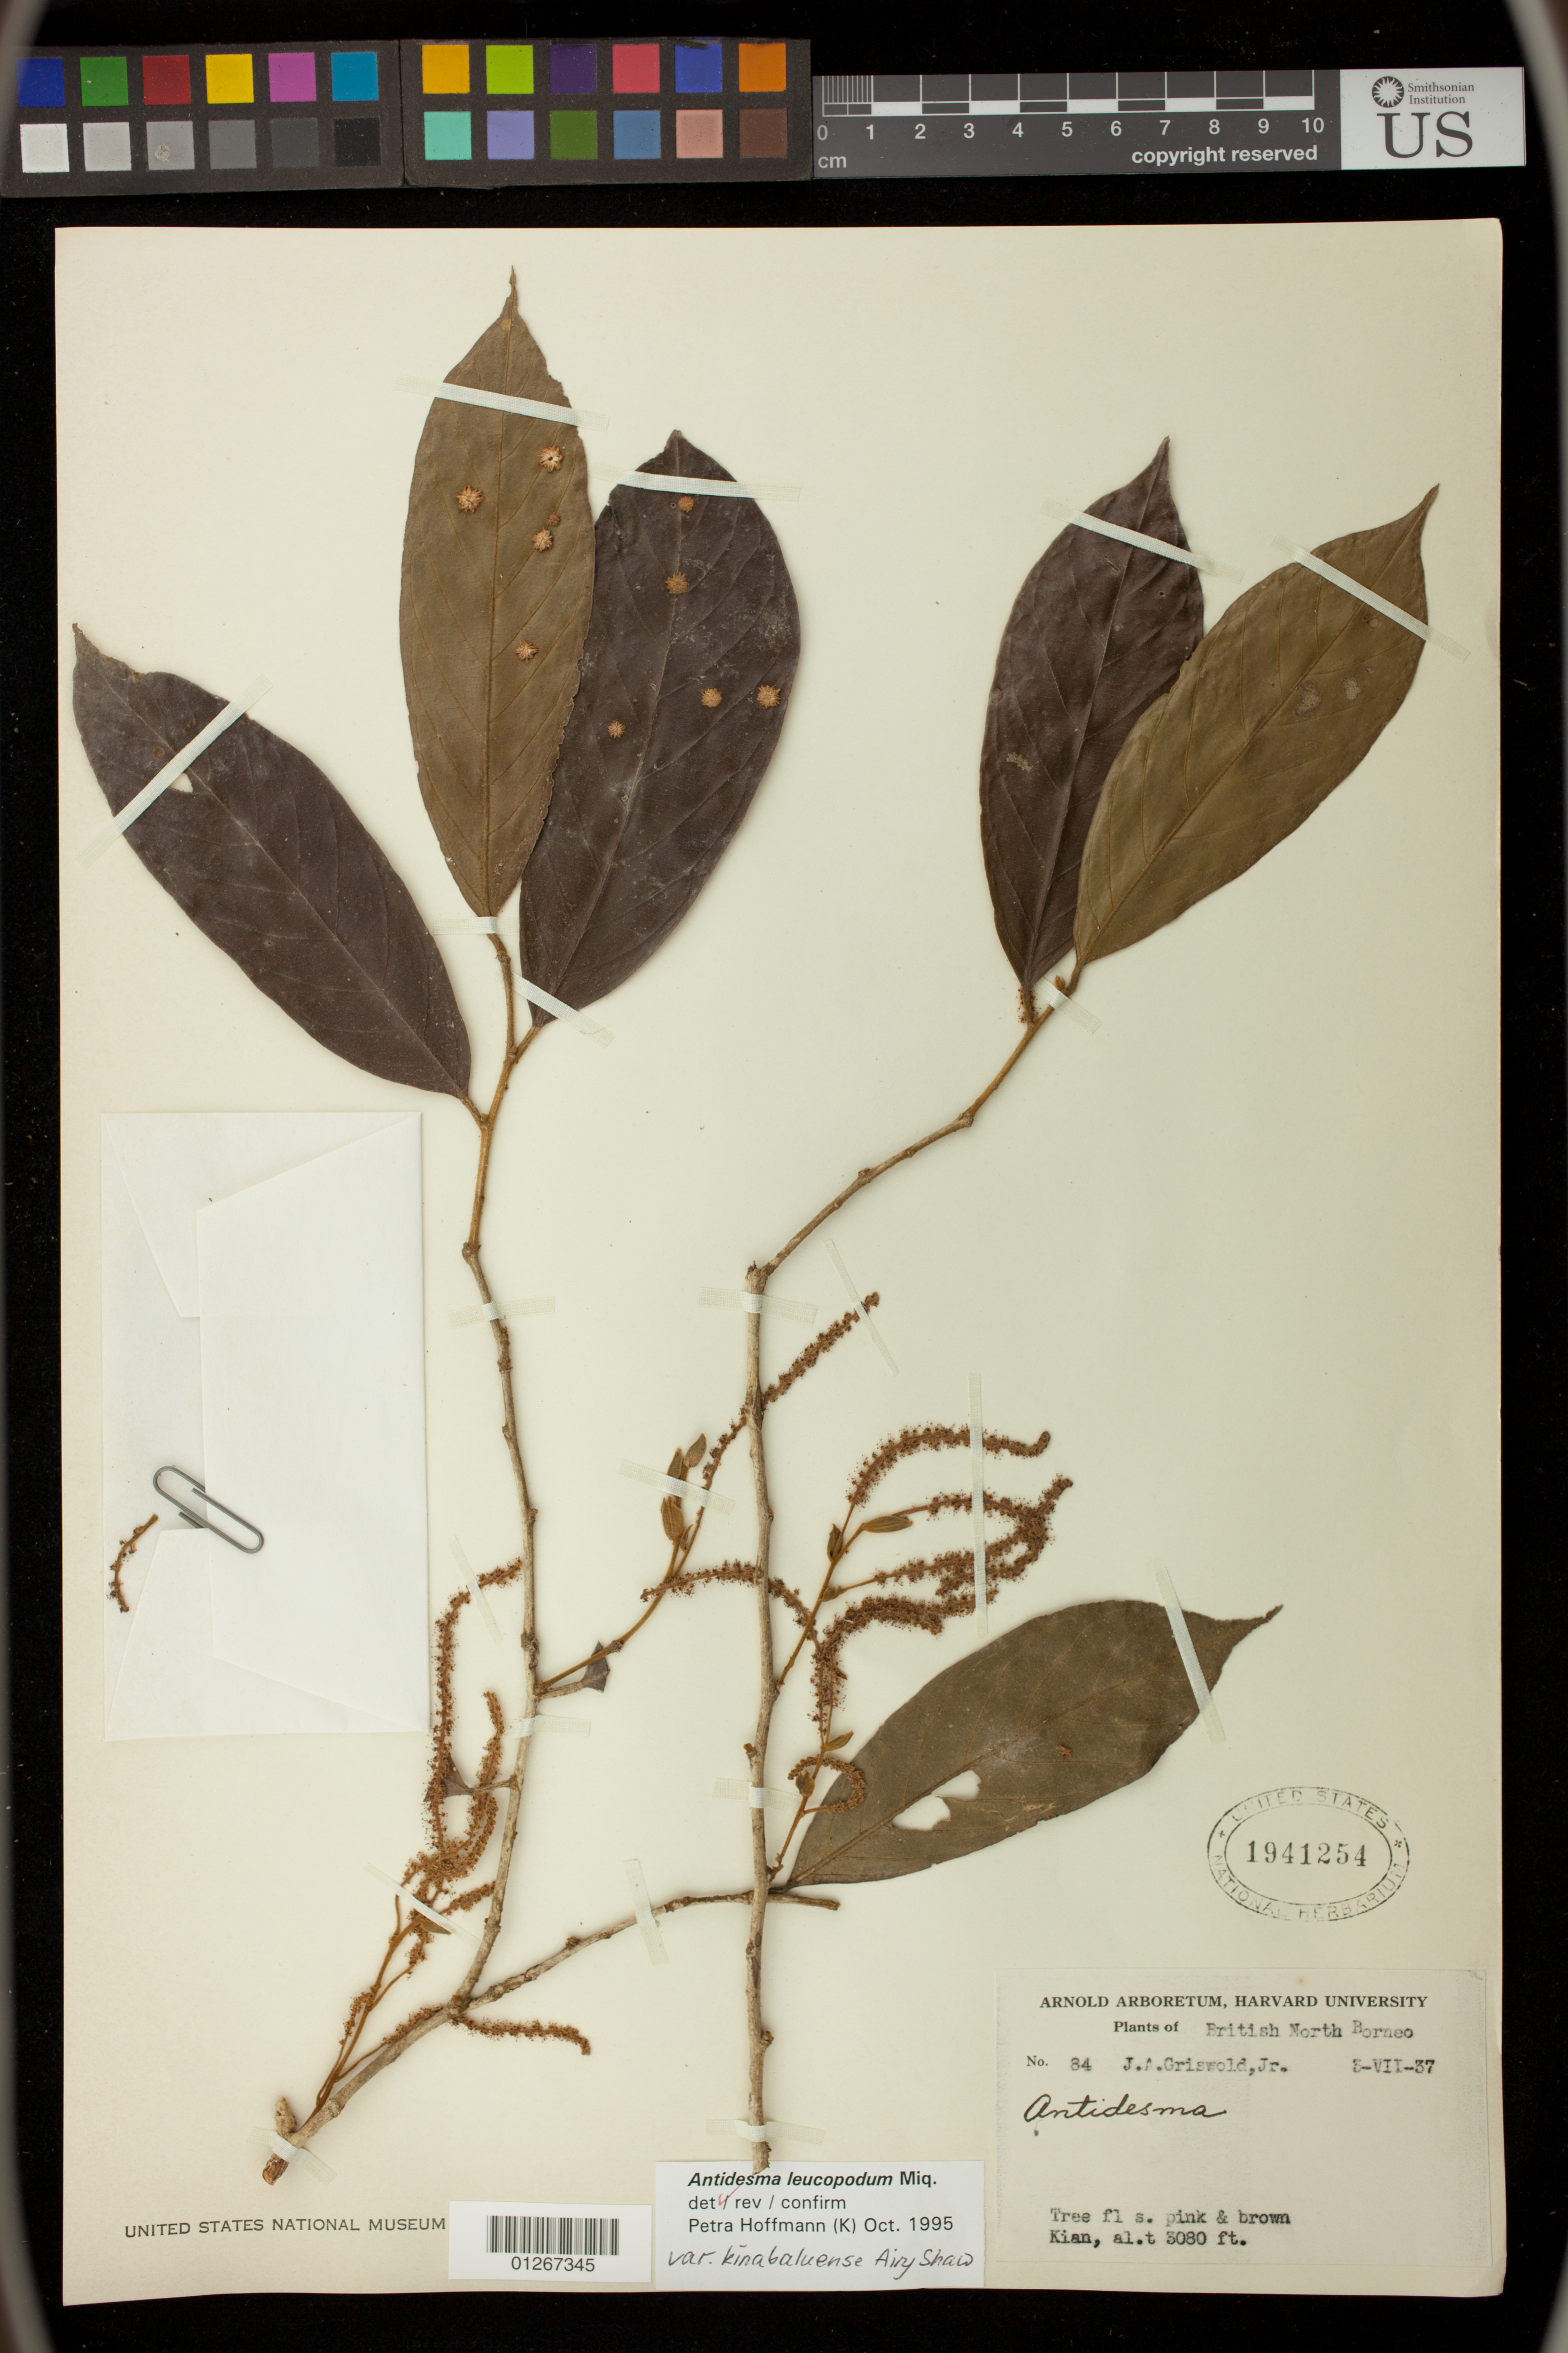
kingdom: Plantae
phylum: Tracheophyta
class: Magnoliopsida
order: Malpighiales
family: Phyllanthaceae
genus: Antidesma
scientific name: Antidesma leucopodum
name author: Miq.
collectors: J. Griswold Jr.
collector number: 84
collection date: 1937-07-03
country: Malaysia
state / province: Sabah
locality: British North Borneo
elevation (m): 939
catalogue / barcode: US 1941254